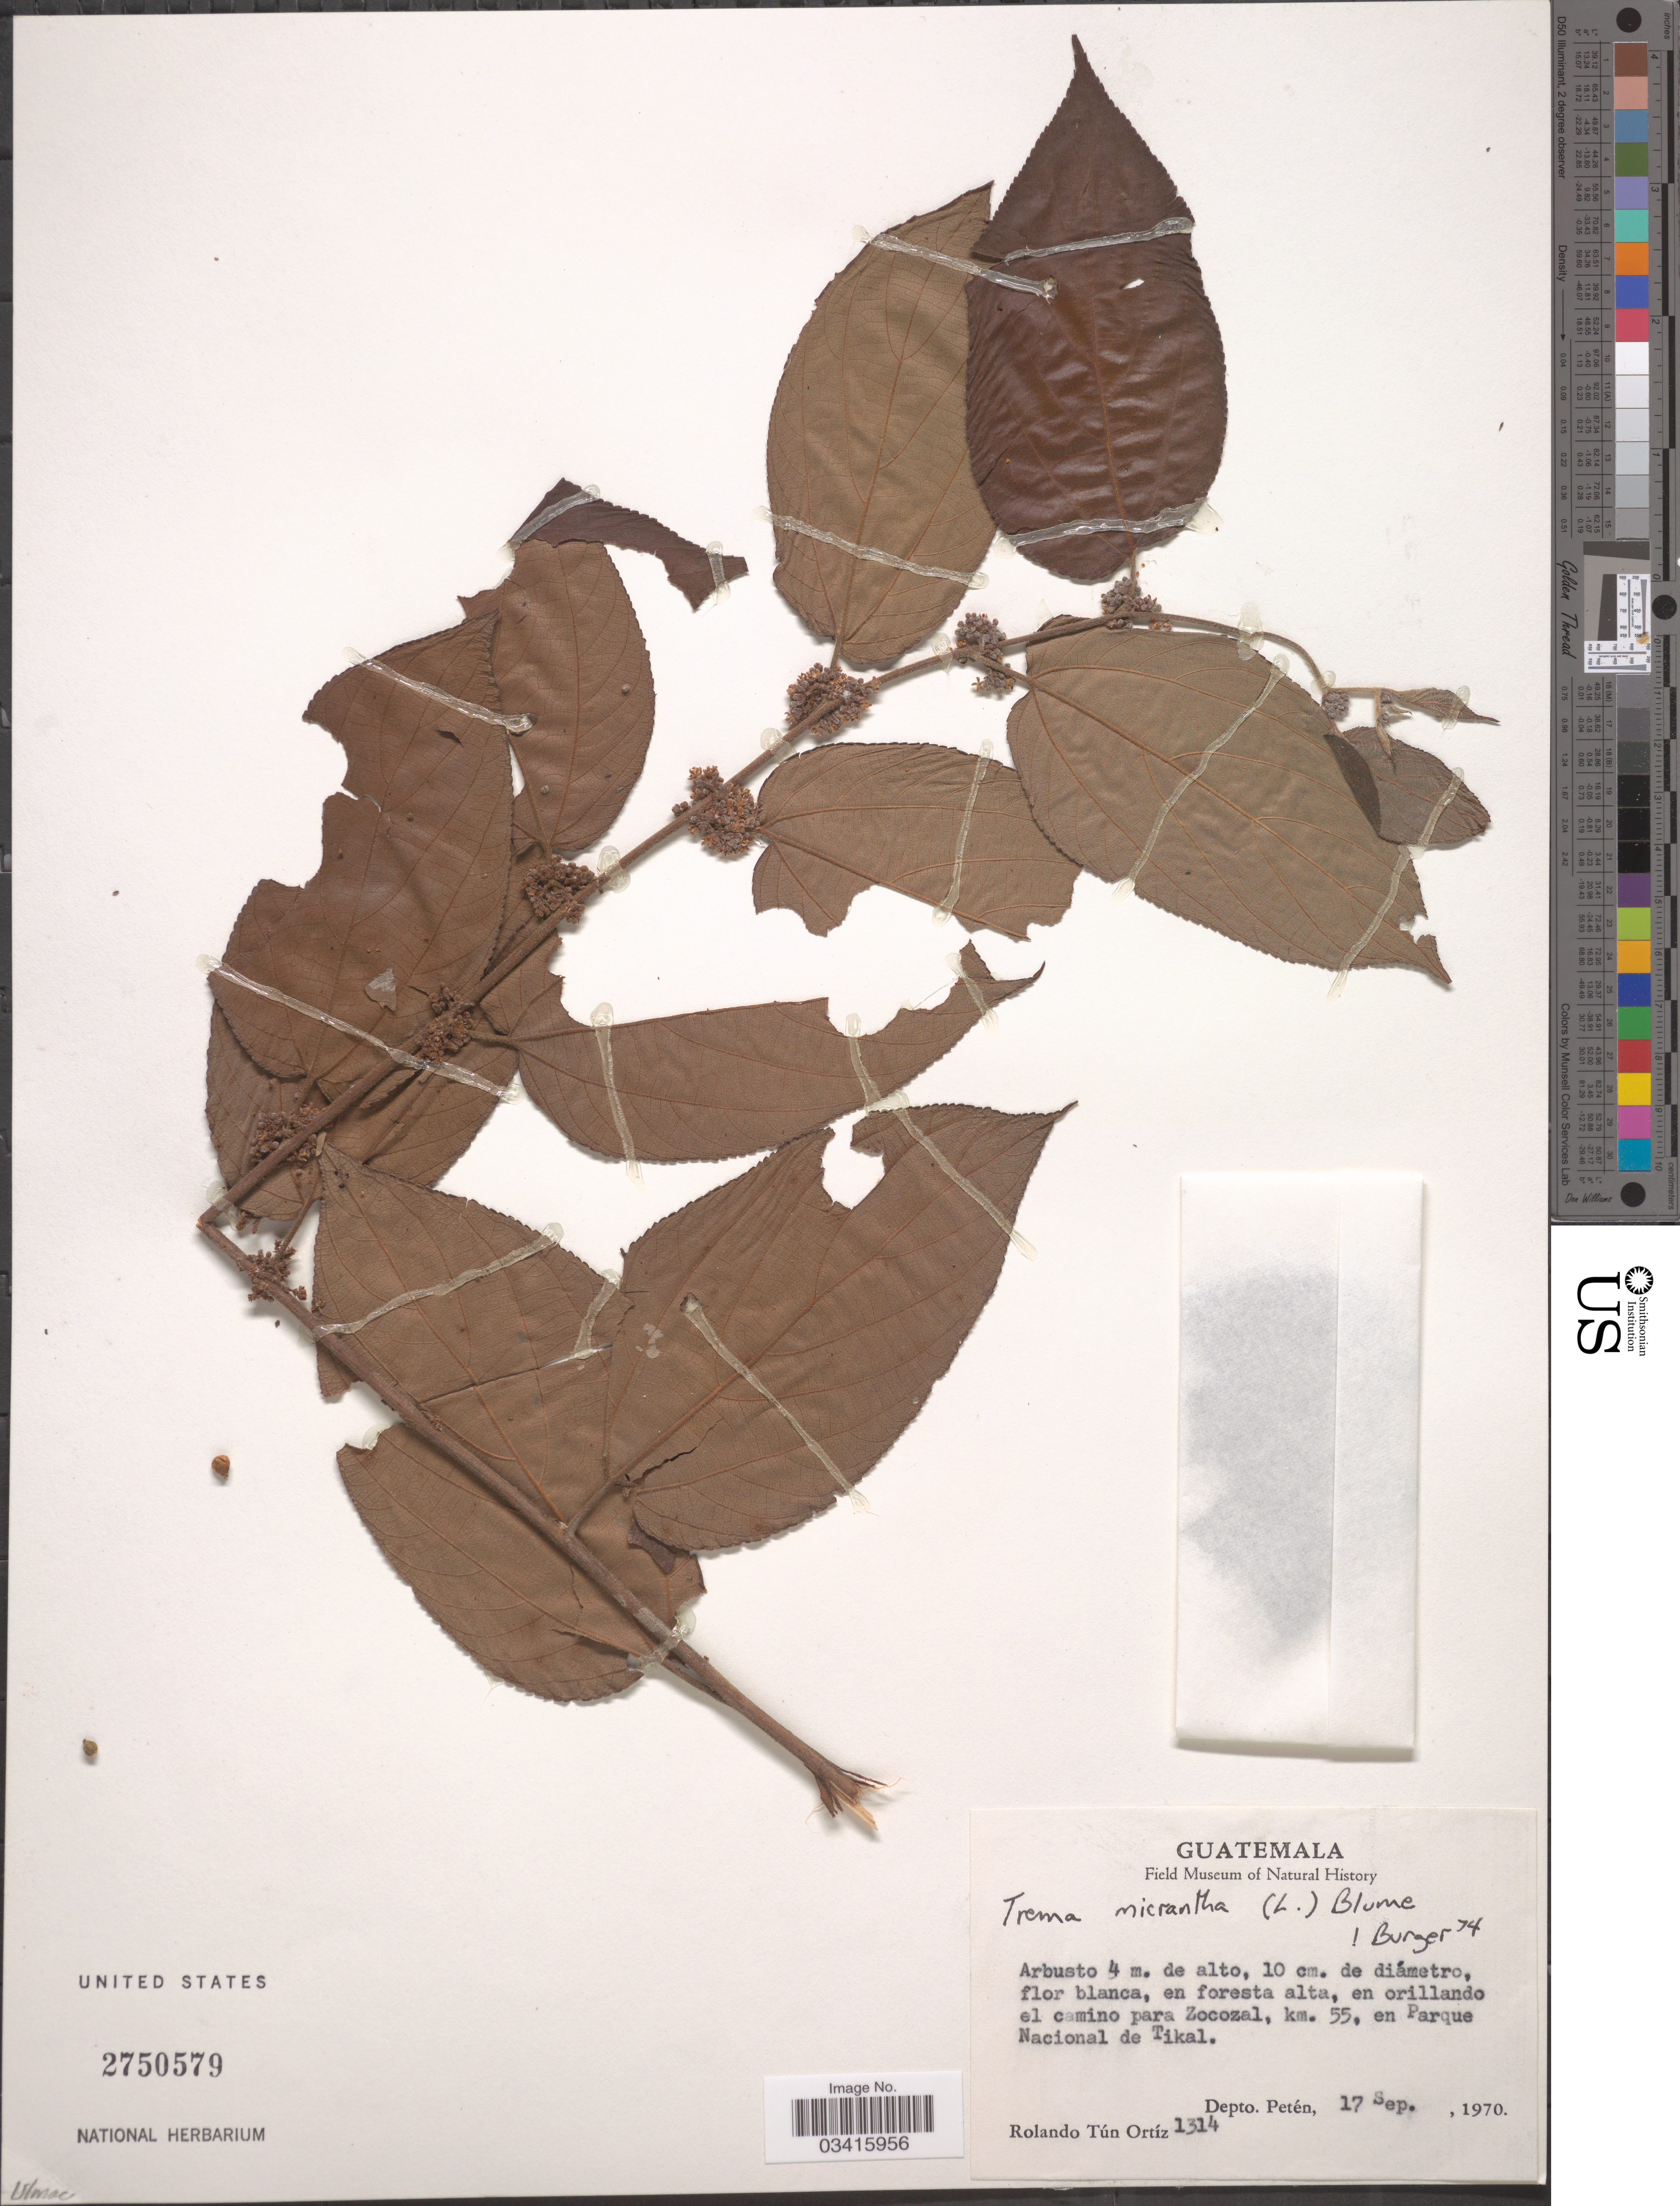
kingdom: Plantae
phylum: Tracheophyta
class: Magnoliopsida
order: Rosales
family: Cannabaceae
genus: Trema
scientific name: Trema micranthum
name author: (L.) Blume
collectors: R. Ortiz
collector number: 1314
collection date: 1970-09-17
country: Guatemala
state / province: El Petén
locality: En orillando el camino para Zocozal, km. 55, en Parque Nacional de Tikal. Depto. Petén.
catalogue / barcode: US 2750579